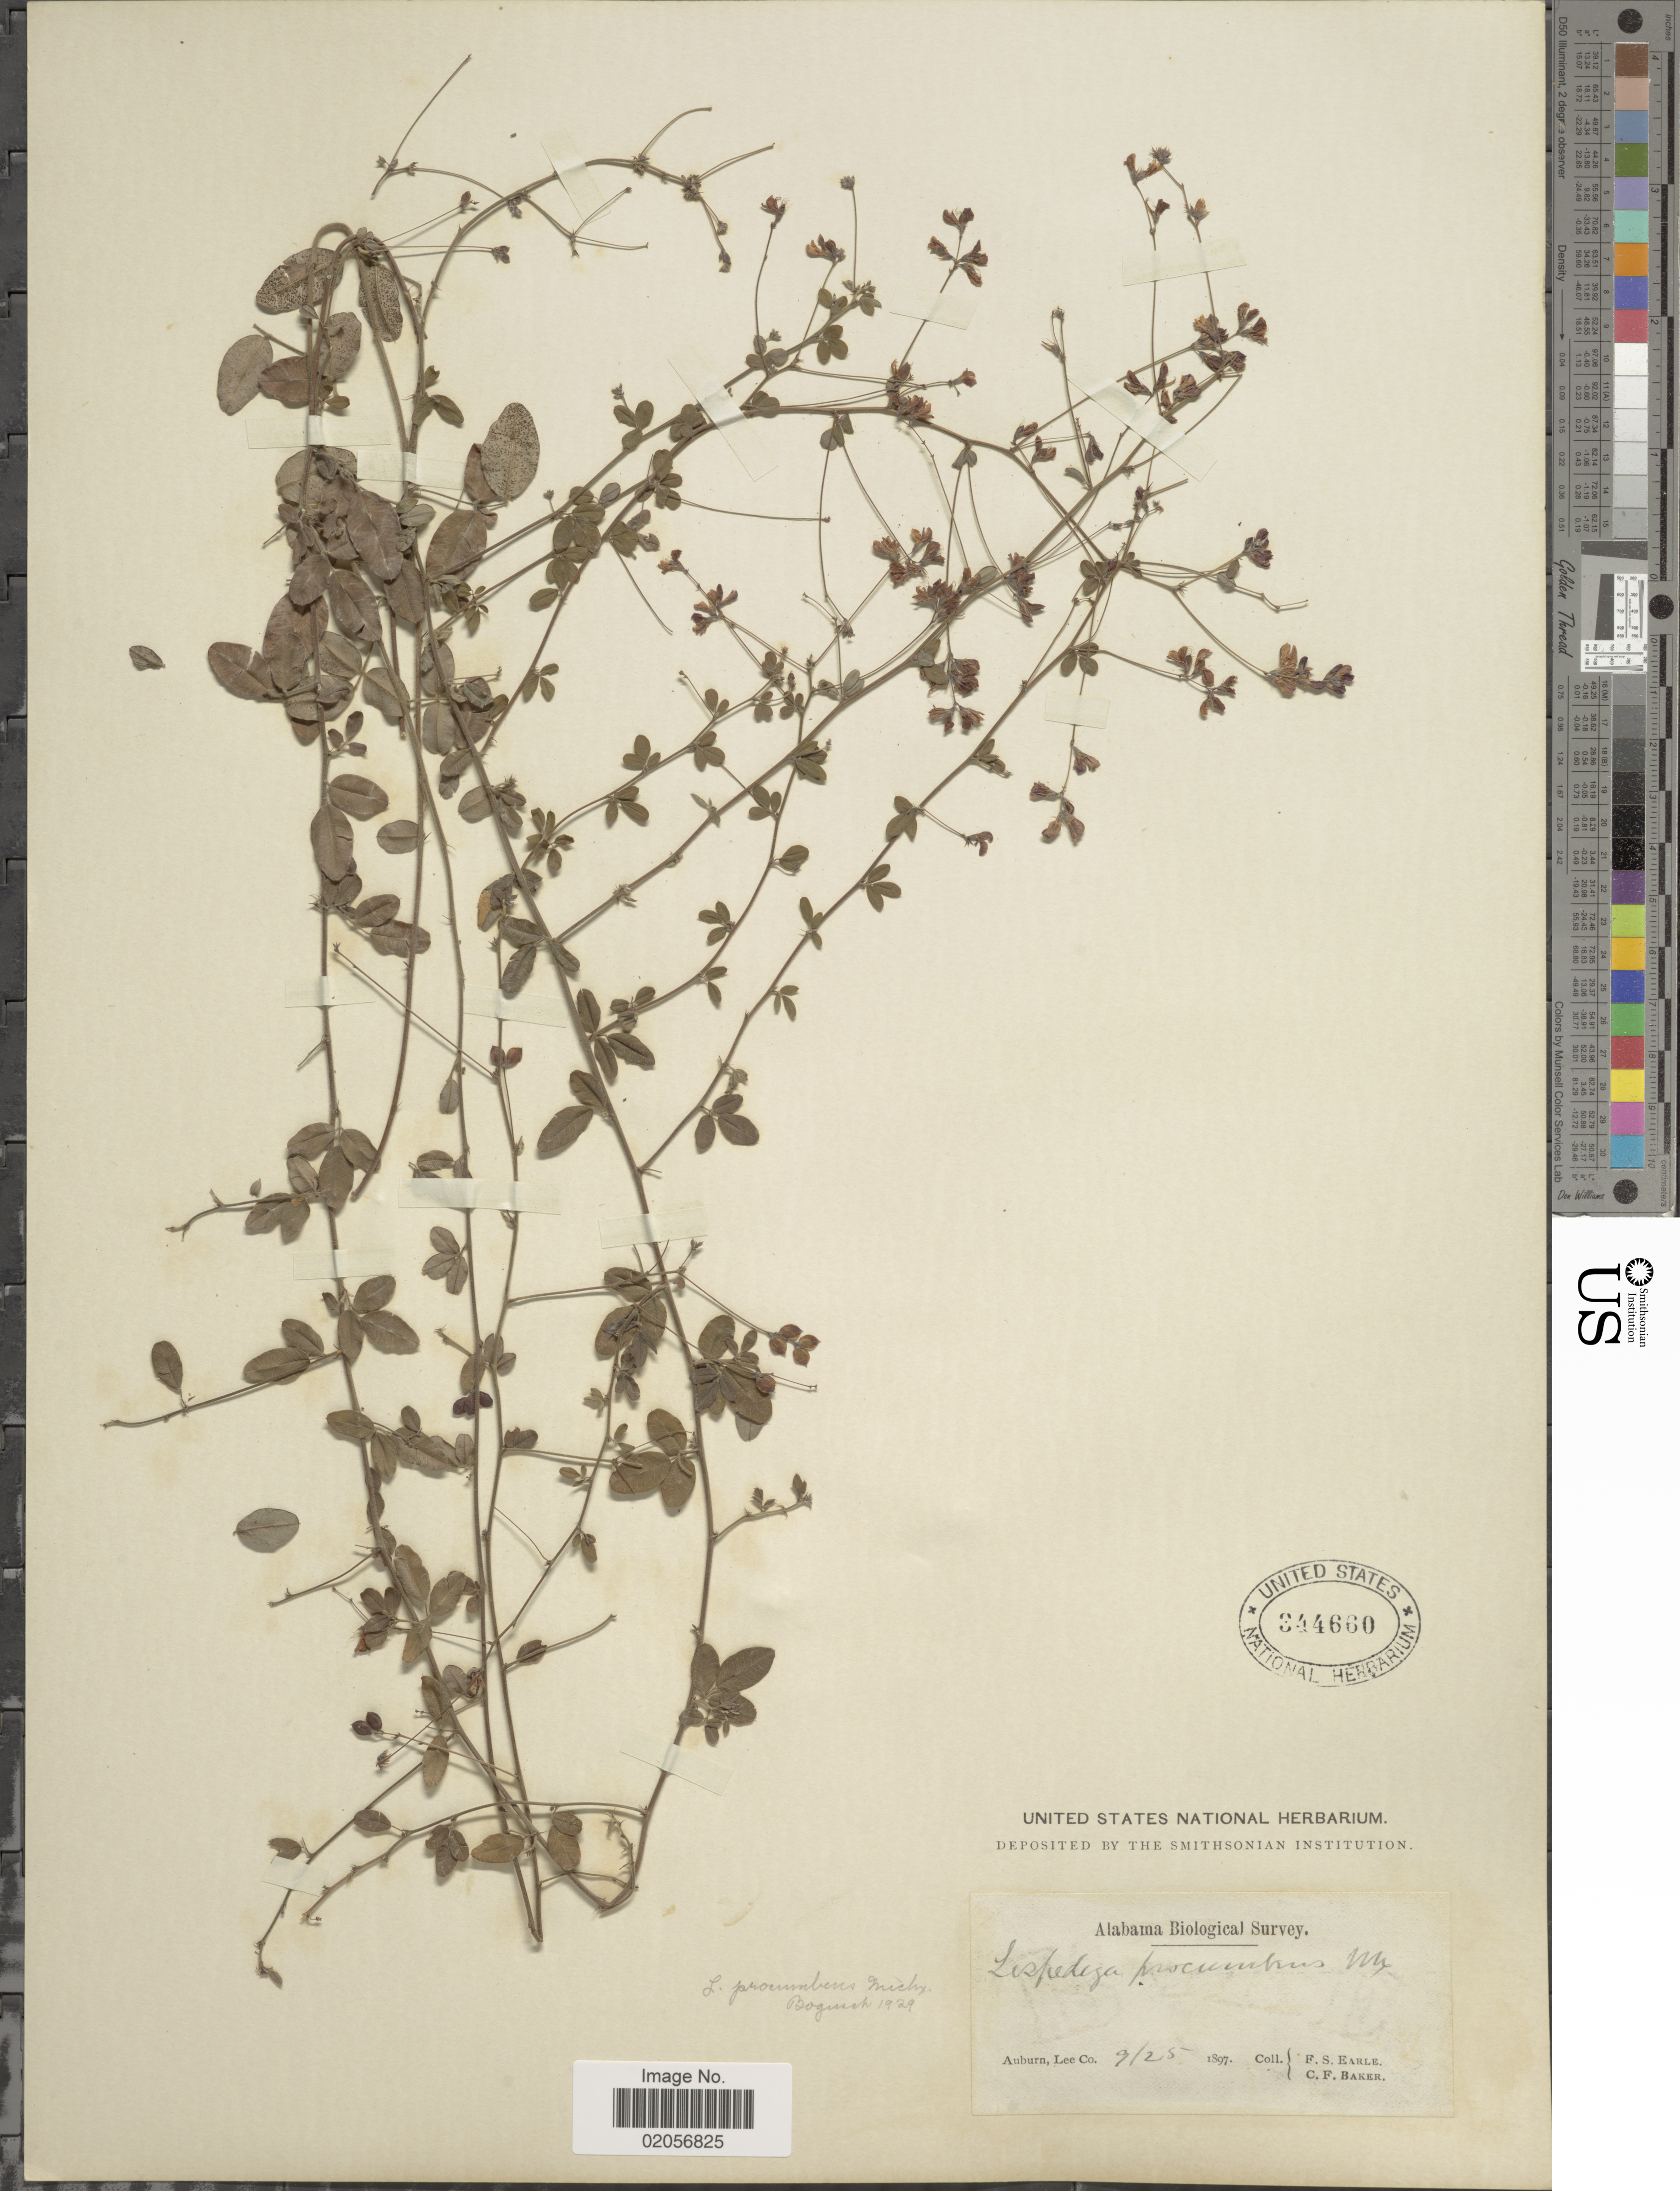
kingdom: Plantae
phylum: Tracheophyta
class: Magnoliopsida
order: Fabales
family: Fabaceae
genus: Lespedeza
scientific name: Lespedeza procumbens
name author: Michx.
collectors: F. S. Earle & C. F. Baker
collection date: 1897-09-25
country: United States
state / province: Alabama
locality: Auburn, Lee Co.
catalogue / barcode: US 344660